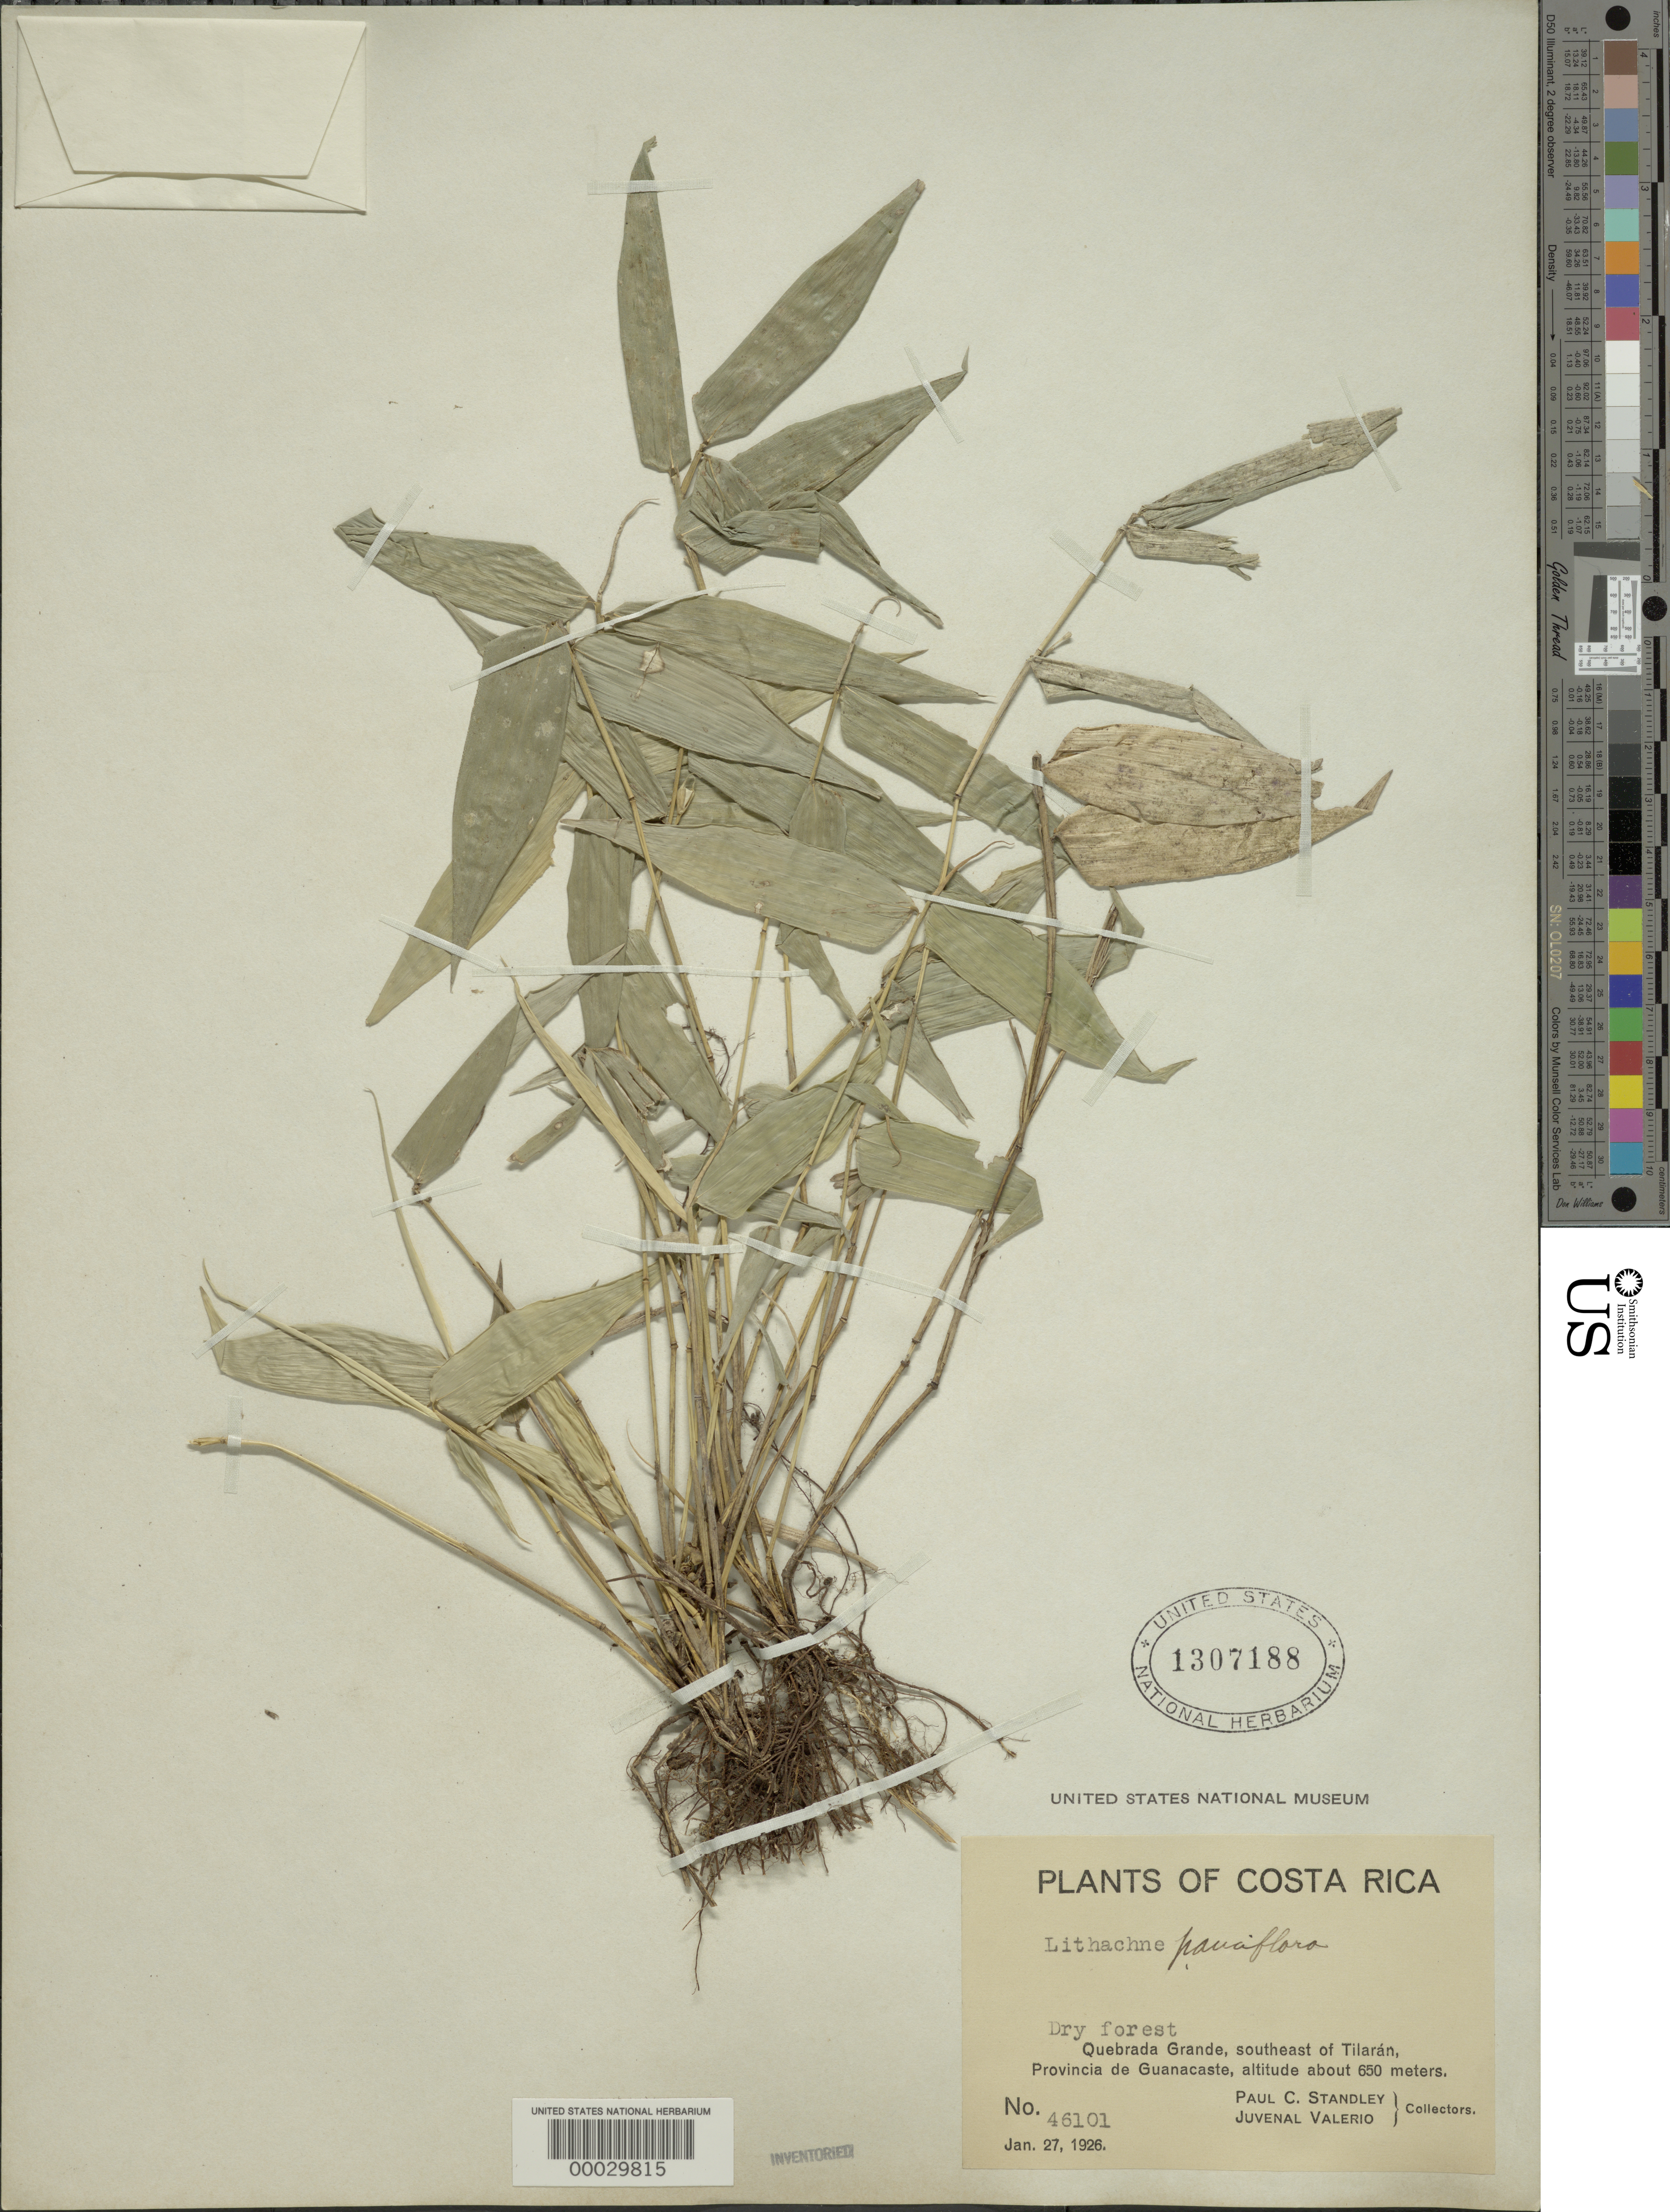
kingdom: Plantae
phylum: Tracheophyta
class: Liliopsida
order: Poales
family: Poaceae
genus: Lithachne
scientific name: Lithachne pauciflora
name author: (Sw.) P. Beauv.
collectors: P. C. Standley & J. Valerio R.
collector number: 46101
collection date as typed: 27 Jan 1926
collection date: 1926-01-27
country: Costa Rica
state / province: Guanacaste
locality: Quebrada Grande, Tilaran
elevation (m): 650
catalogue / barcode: US 1307188